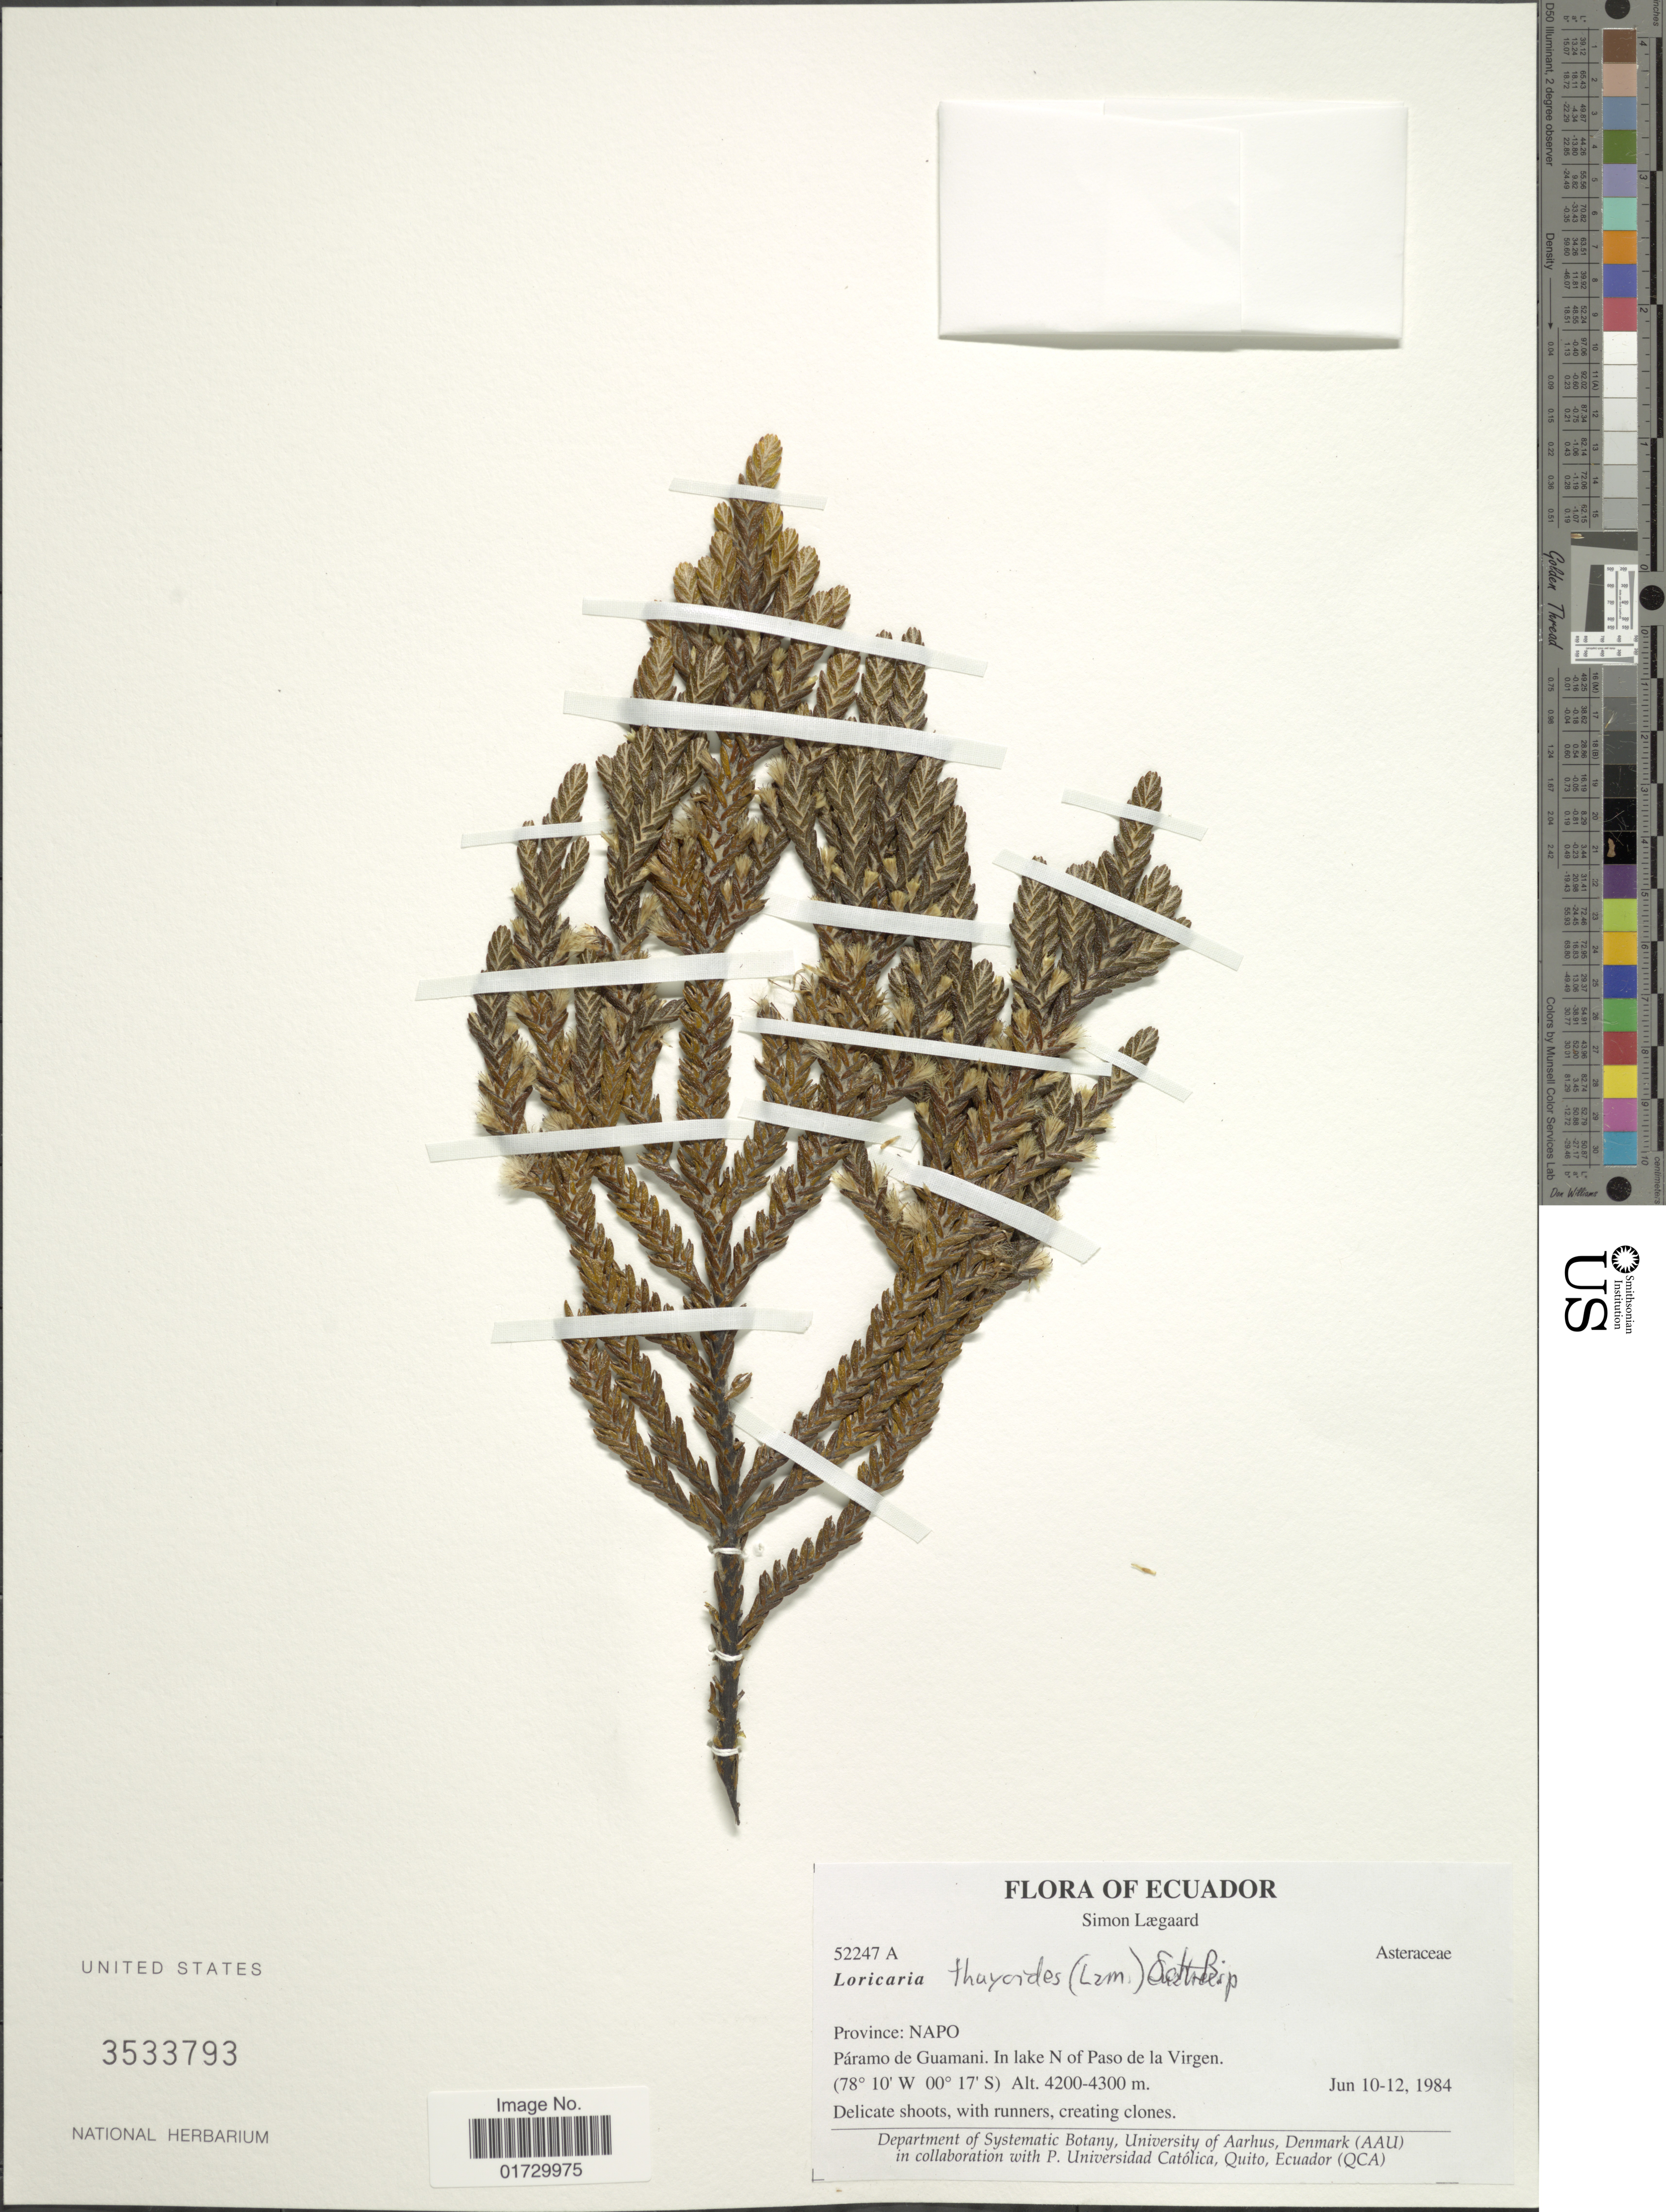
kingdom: Plantae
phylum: Tracheophyta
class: Magnoliopsida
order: Asterales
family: Asteraceae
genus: Loricaria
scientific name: Loricaria thuyoides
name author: (Lam.) Sch. Bip.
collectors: S. Lægaard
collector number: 52247A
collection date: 1984-06-10/1984-06-12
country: Ecuador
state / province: Napo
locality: Paramo de Guamani. In lake N of Paso de la Virgen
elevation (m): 4200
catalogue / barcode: US 3533793